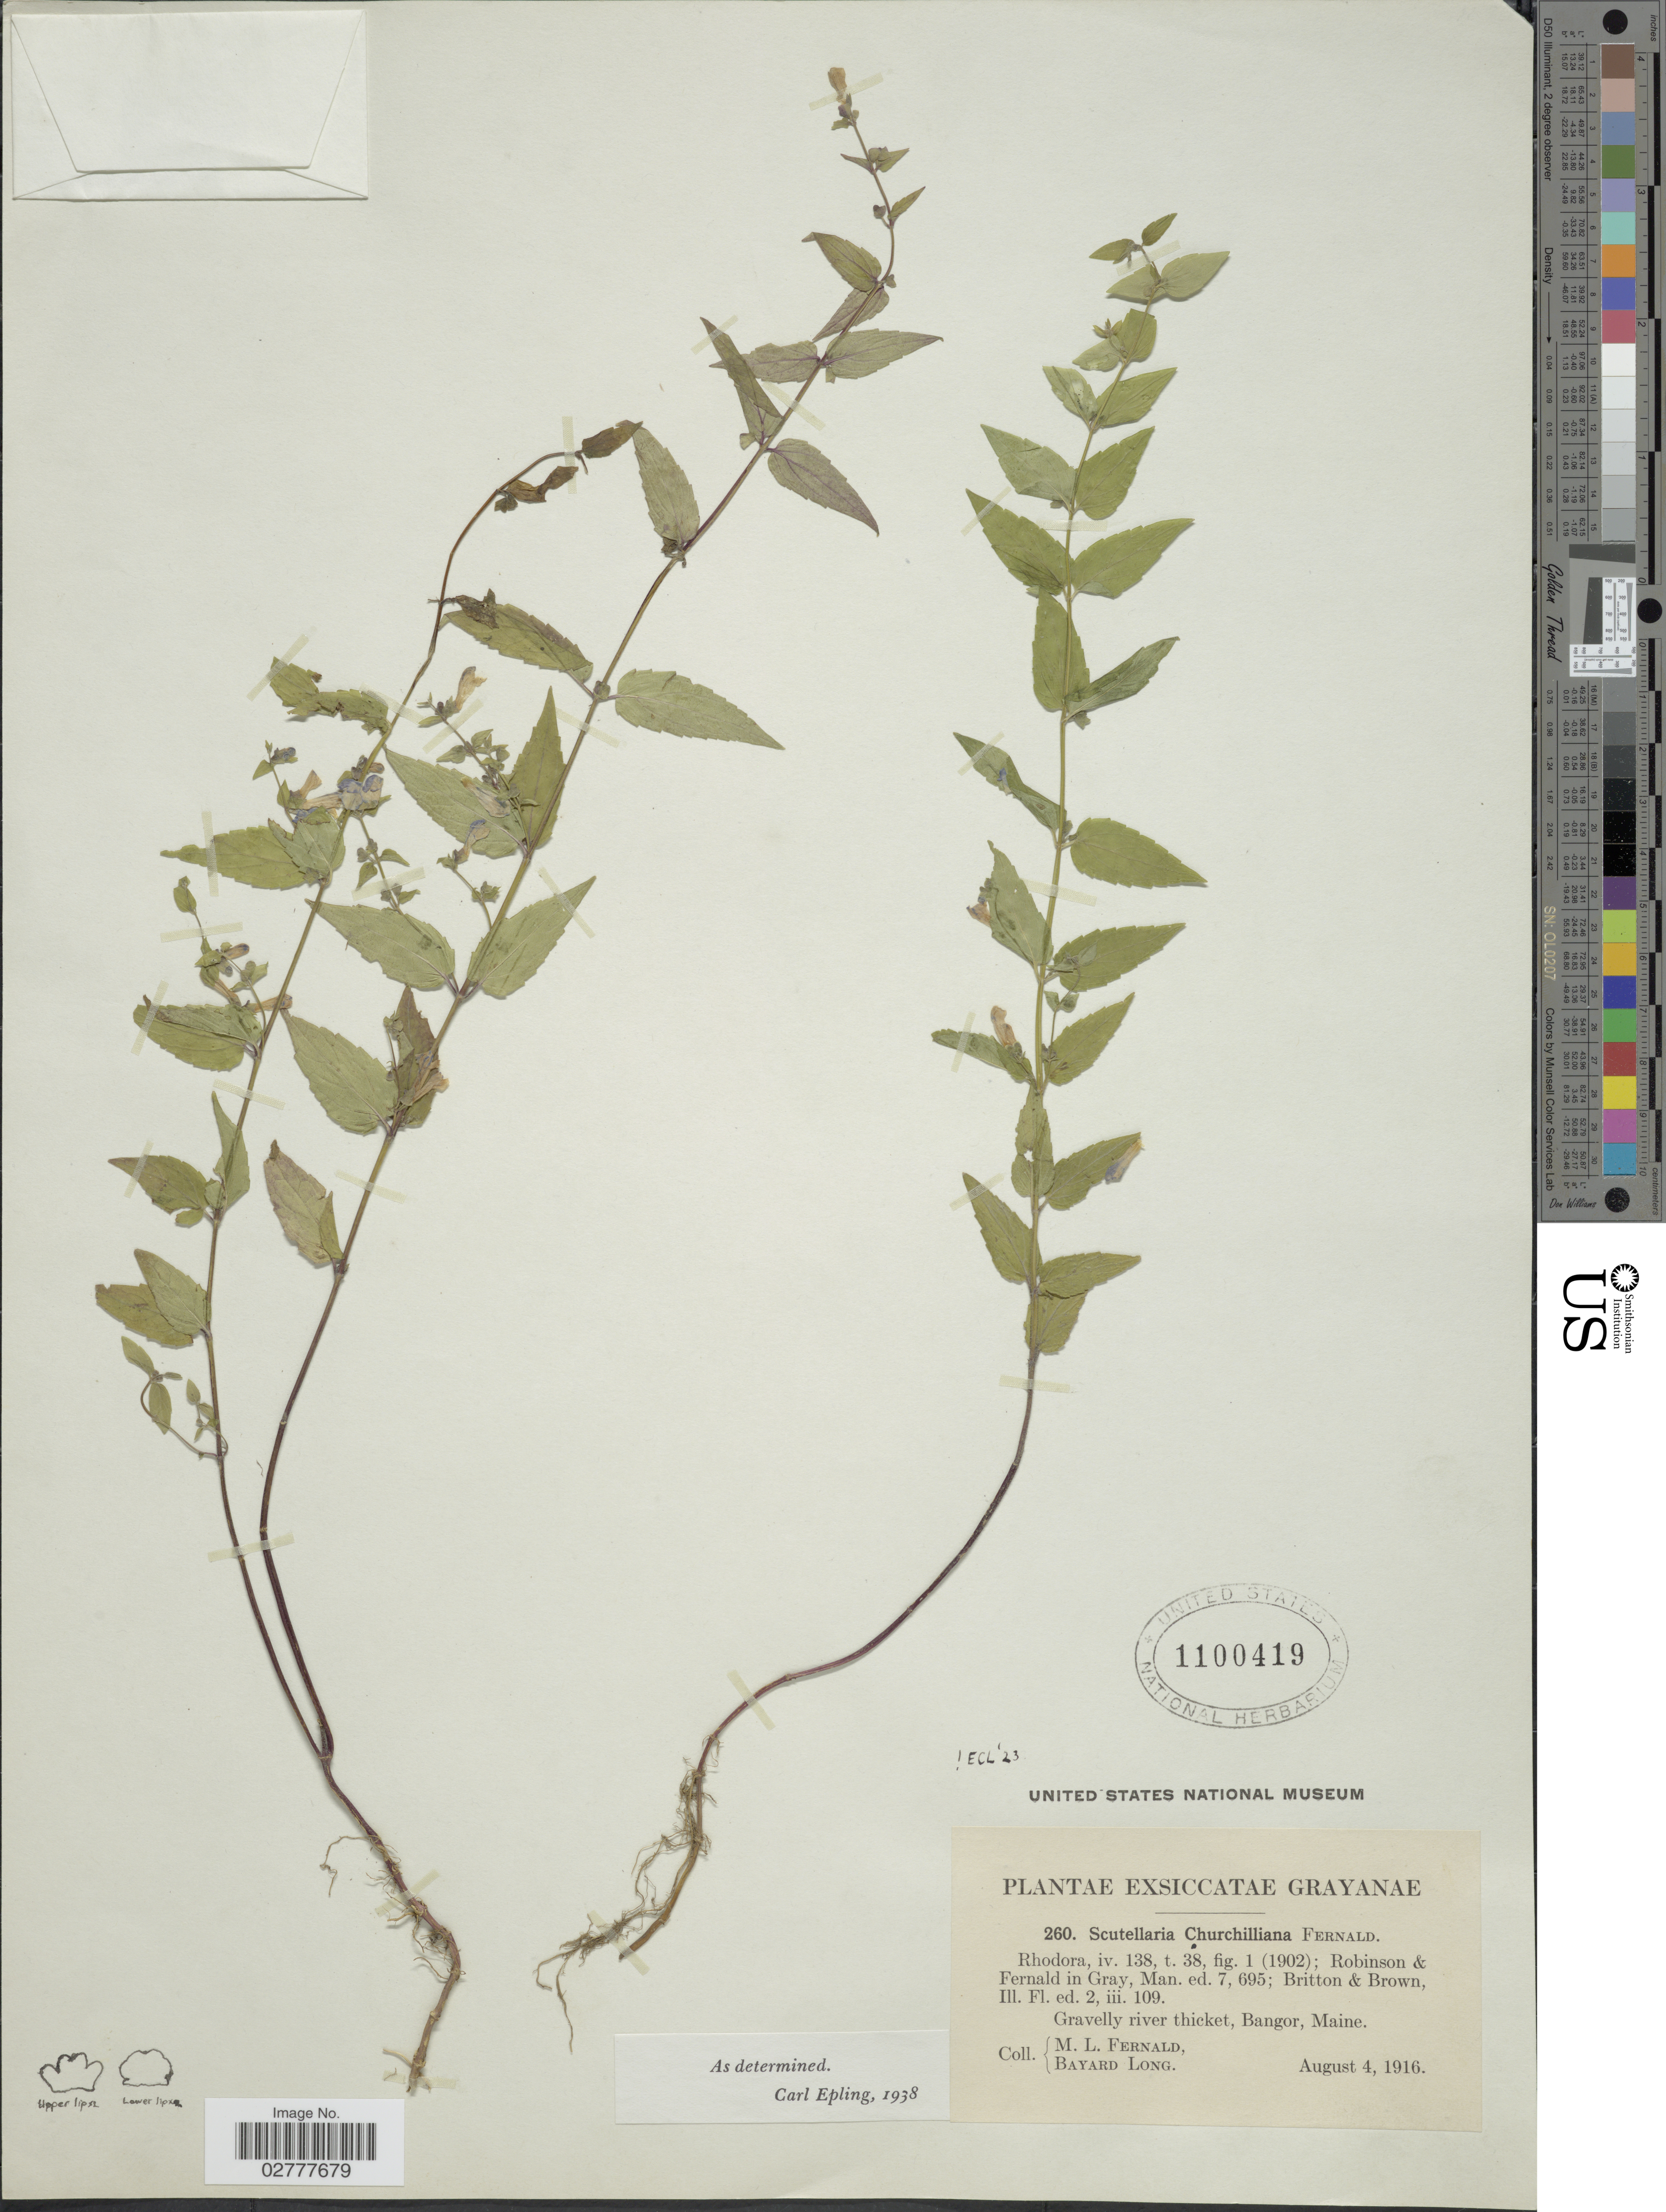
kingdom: Plantae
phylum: Tracheophyta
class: Magnoliopsida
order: Lamiales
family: Lamiaceae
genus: Scutellaria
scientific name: Scutellaria churchilliana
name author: Fernald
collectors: M. L. Fernald & B. Long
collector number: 260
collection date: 1916-08-04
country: United States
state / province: Maine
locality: Gravelly river thicket, Bangor, Maine.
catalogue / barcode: US 1100419